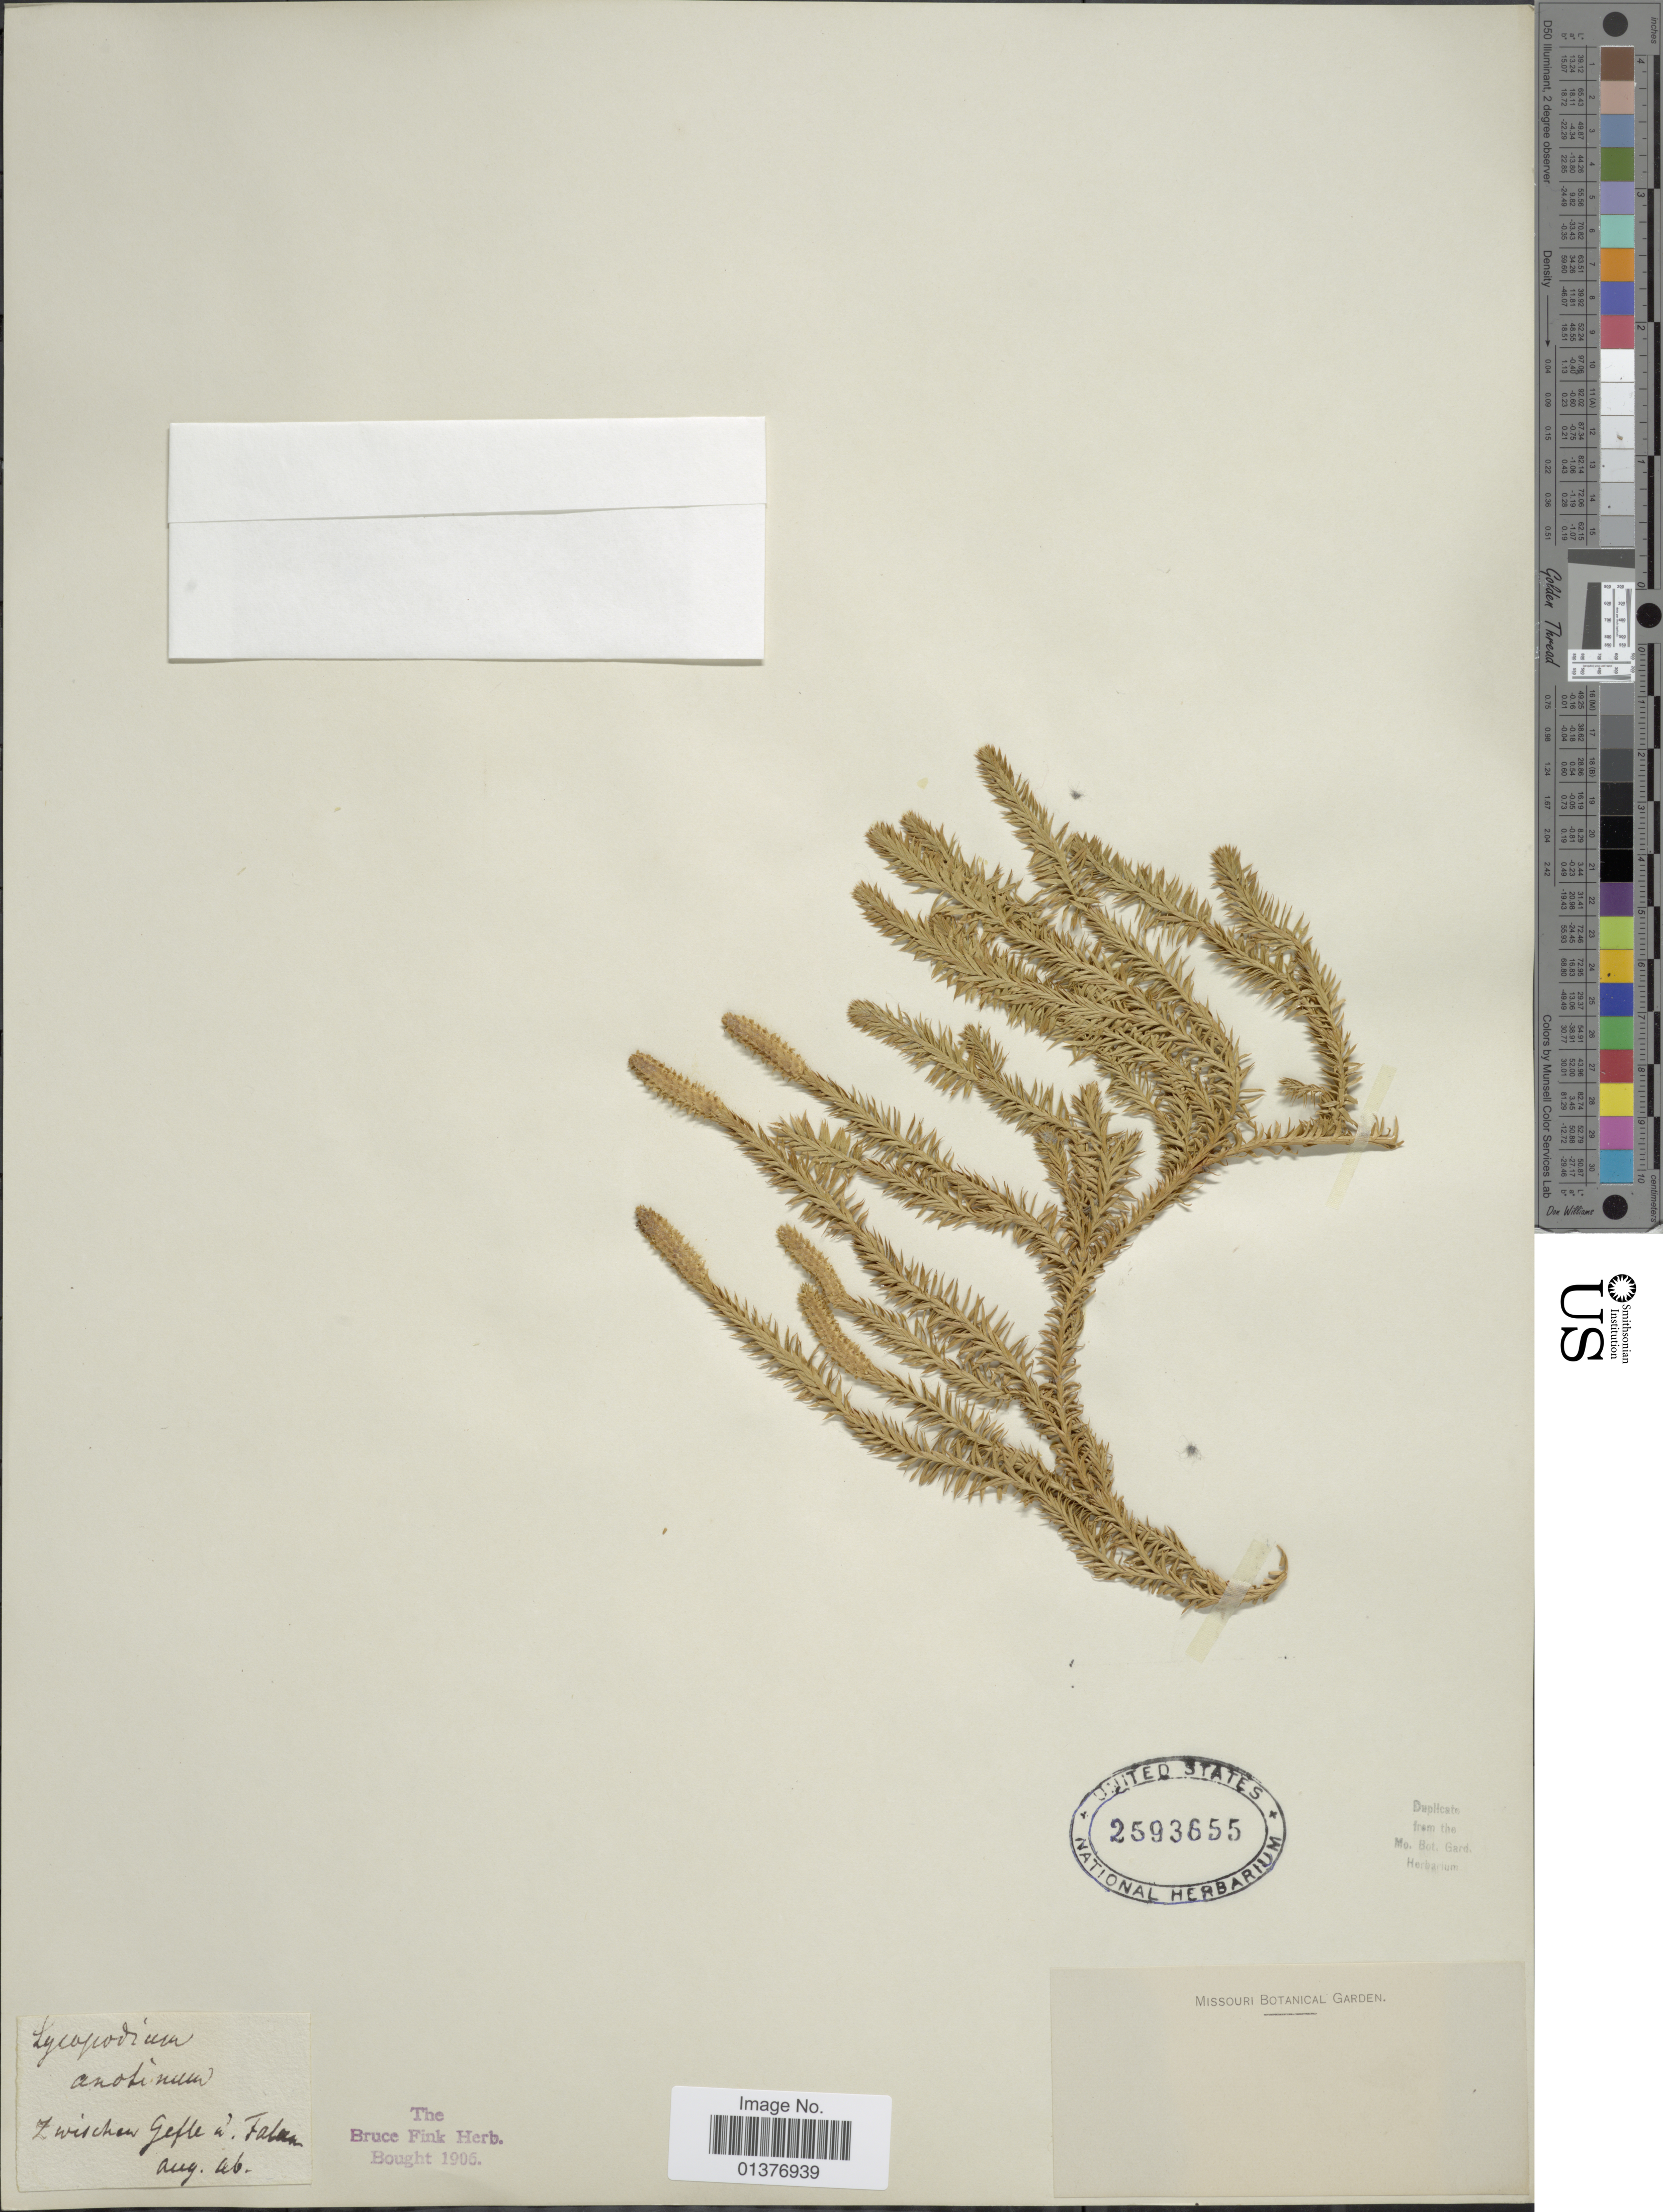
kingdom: Plantae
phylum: Tracheophyta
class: Lycopodiopsida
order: Lycopodiales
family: Lycopodiaceae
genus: Spinulum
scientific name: Spinulum annotinum subsp. annotinum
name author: (L.) A. Haines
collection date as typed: Transcribed d/m/y: /8/46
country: Sweden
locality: Zwischen Gefle und Falun.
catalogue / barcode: US 2593655